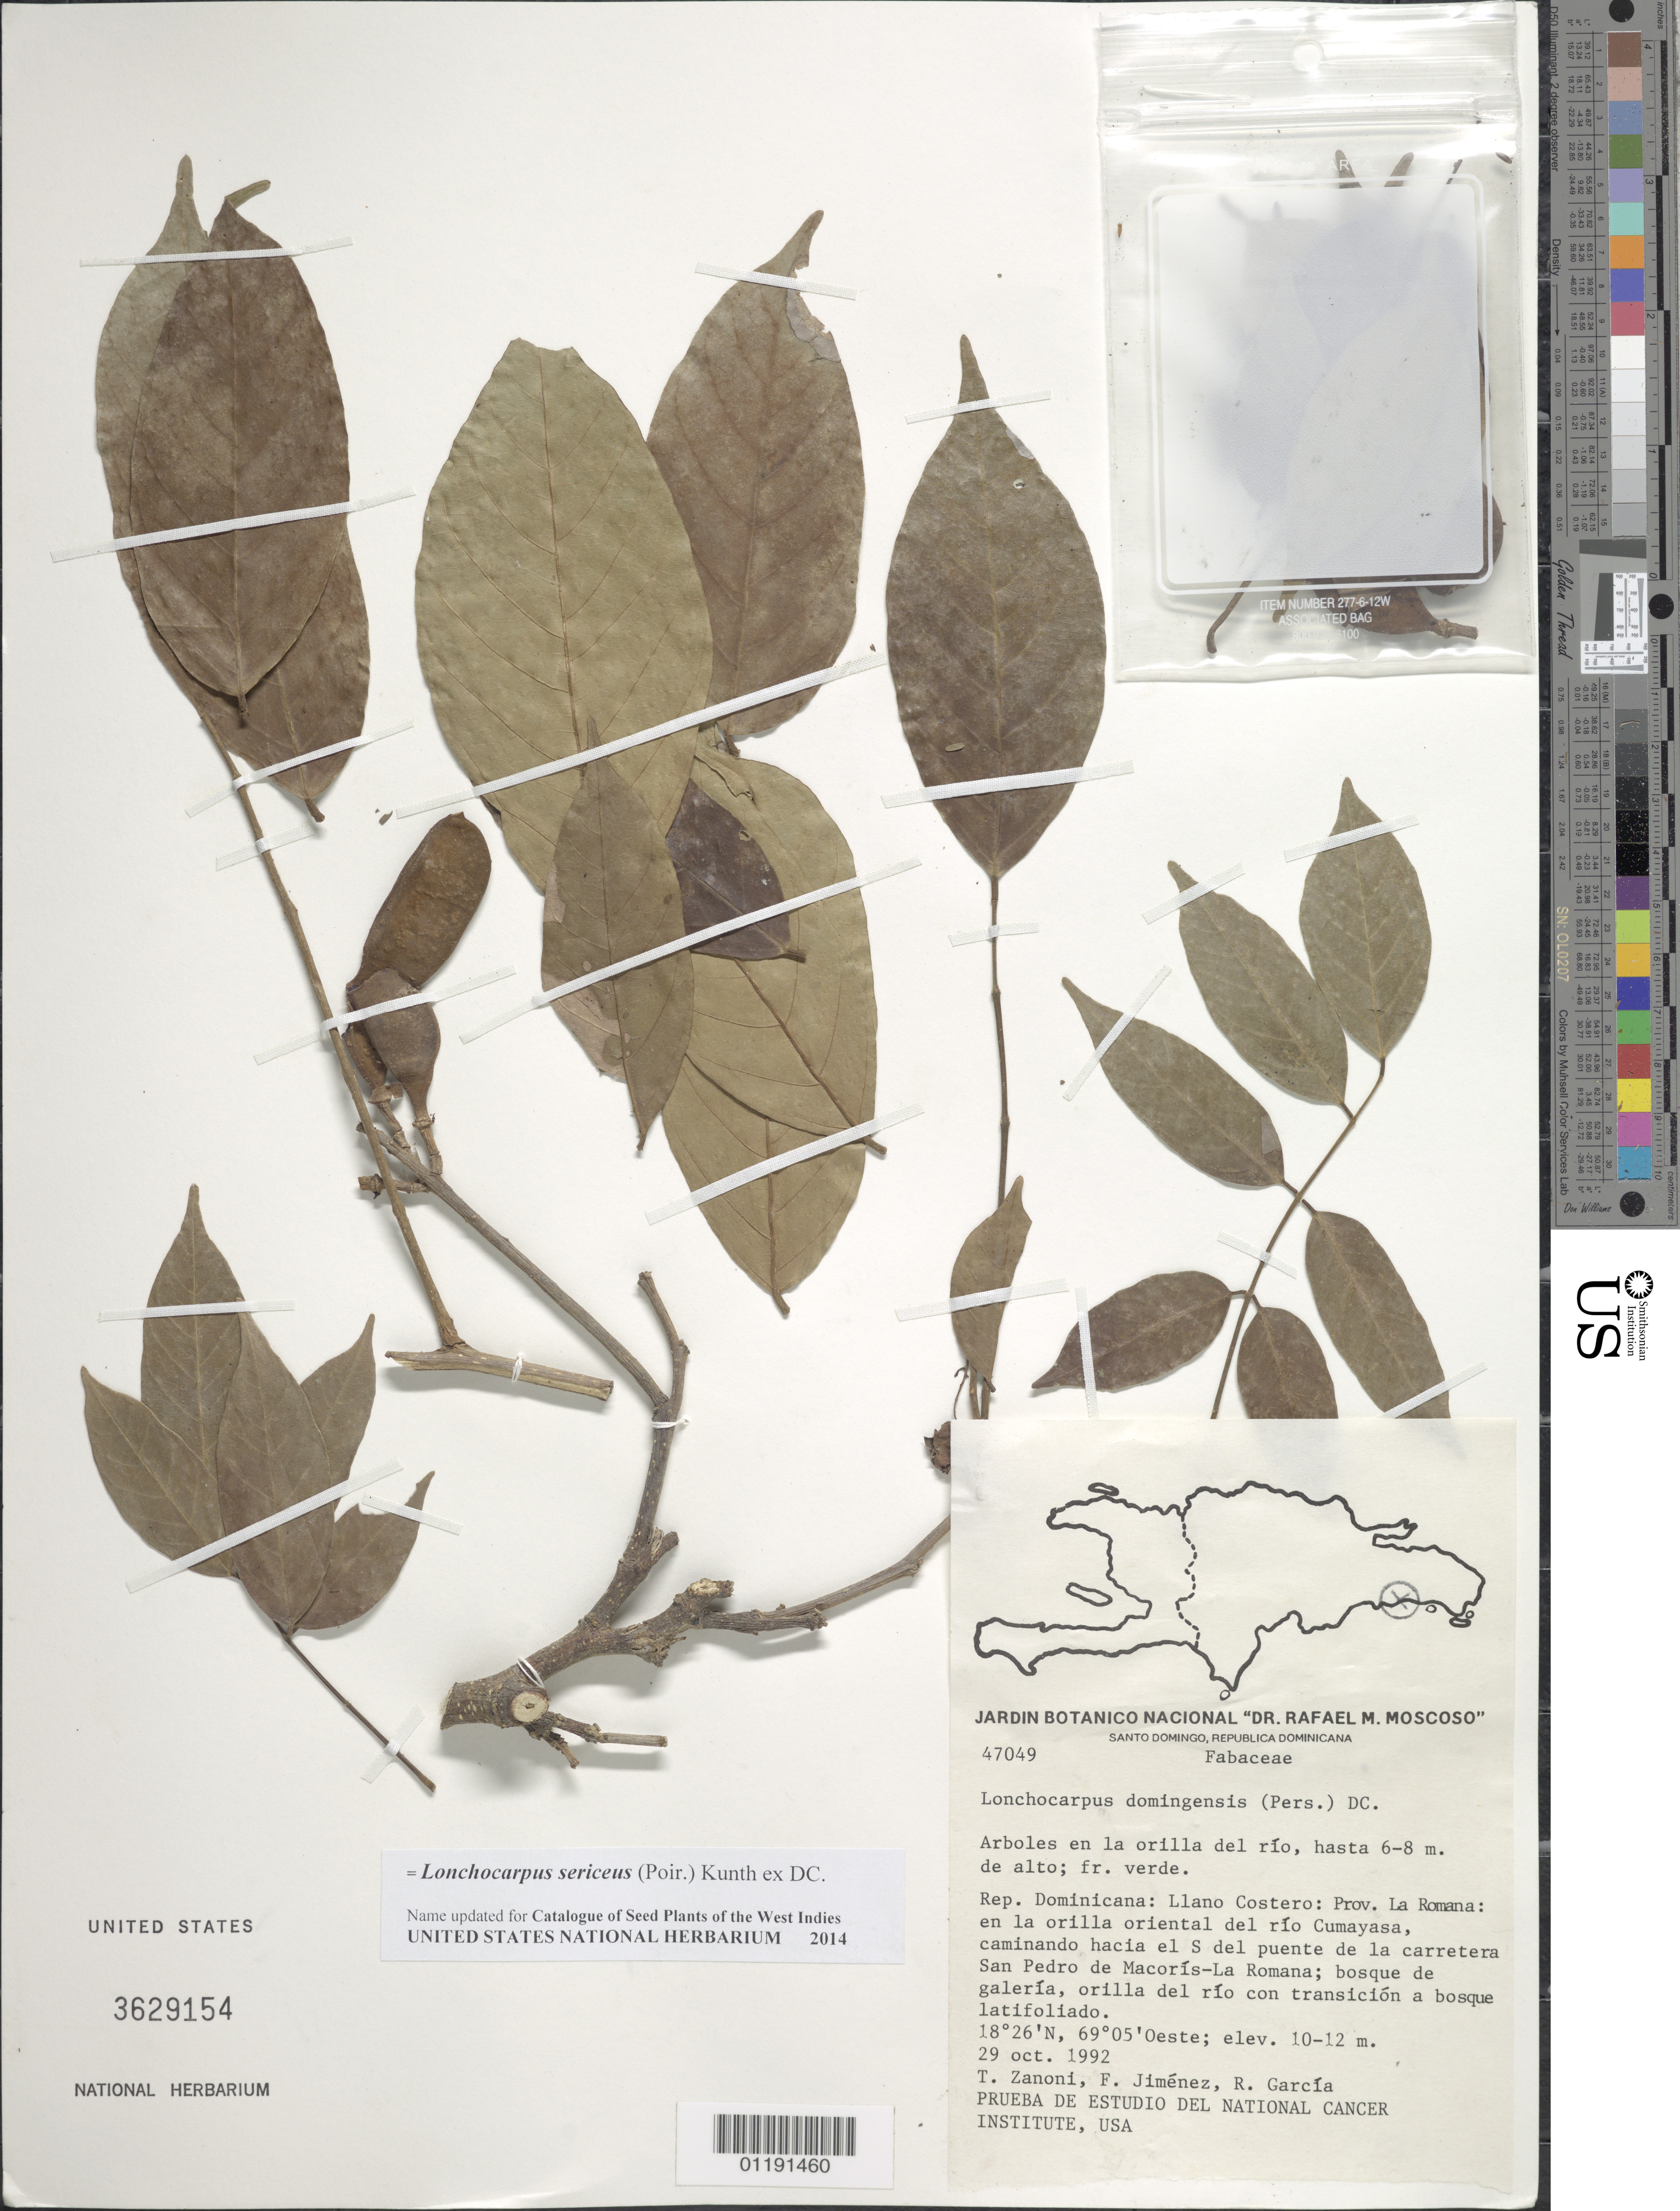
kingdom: Plantae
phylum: Tracheophyta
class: Magnoliopsida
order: Fabales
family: Fabaceae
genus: Lonchocarpus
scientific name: Lonchocarpus sericeus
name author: (Poir.) Kunth ex DC.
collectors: T. A. Zanoni, F. Jiménez & R. G. García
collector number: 47049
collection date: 1992-10-29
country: Dominican Republic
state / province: La Romana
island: Hispaniola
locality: Llano CosteroL on the E shore of the river Cumayasa, walking S of the bridge of the road San Pedro de Marcorís-La Romana.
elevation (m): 10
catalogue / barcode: US 3629154